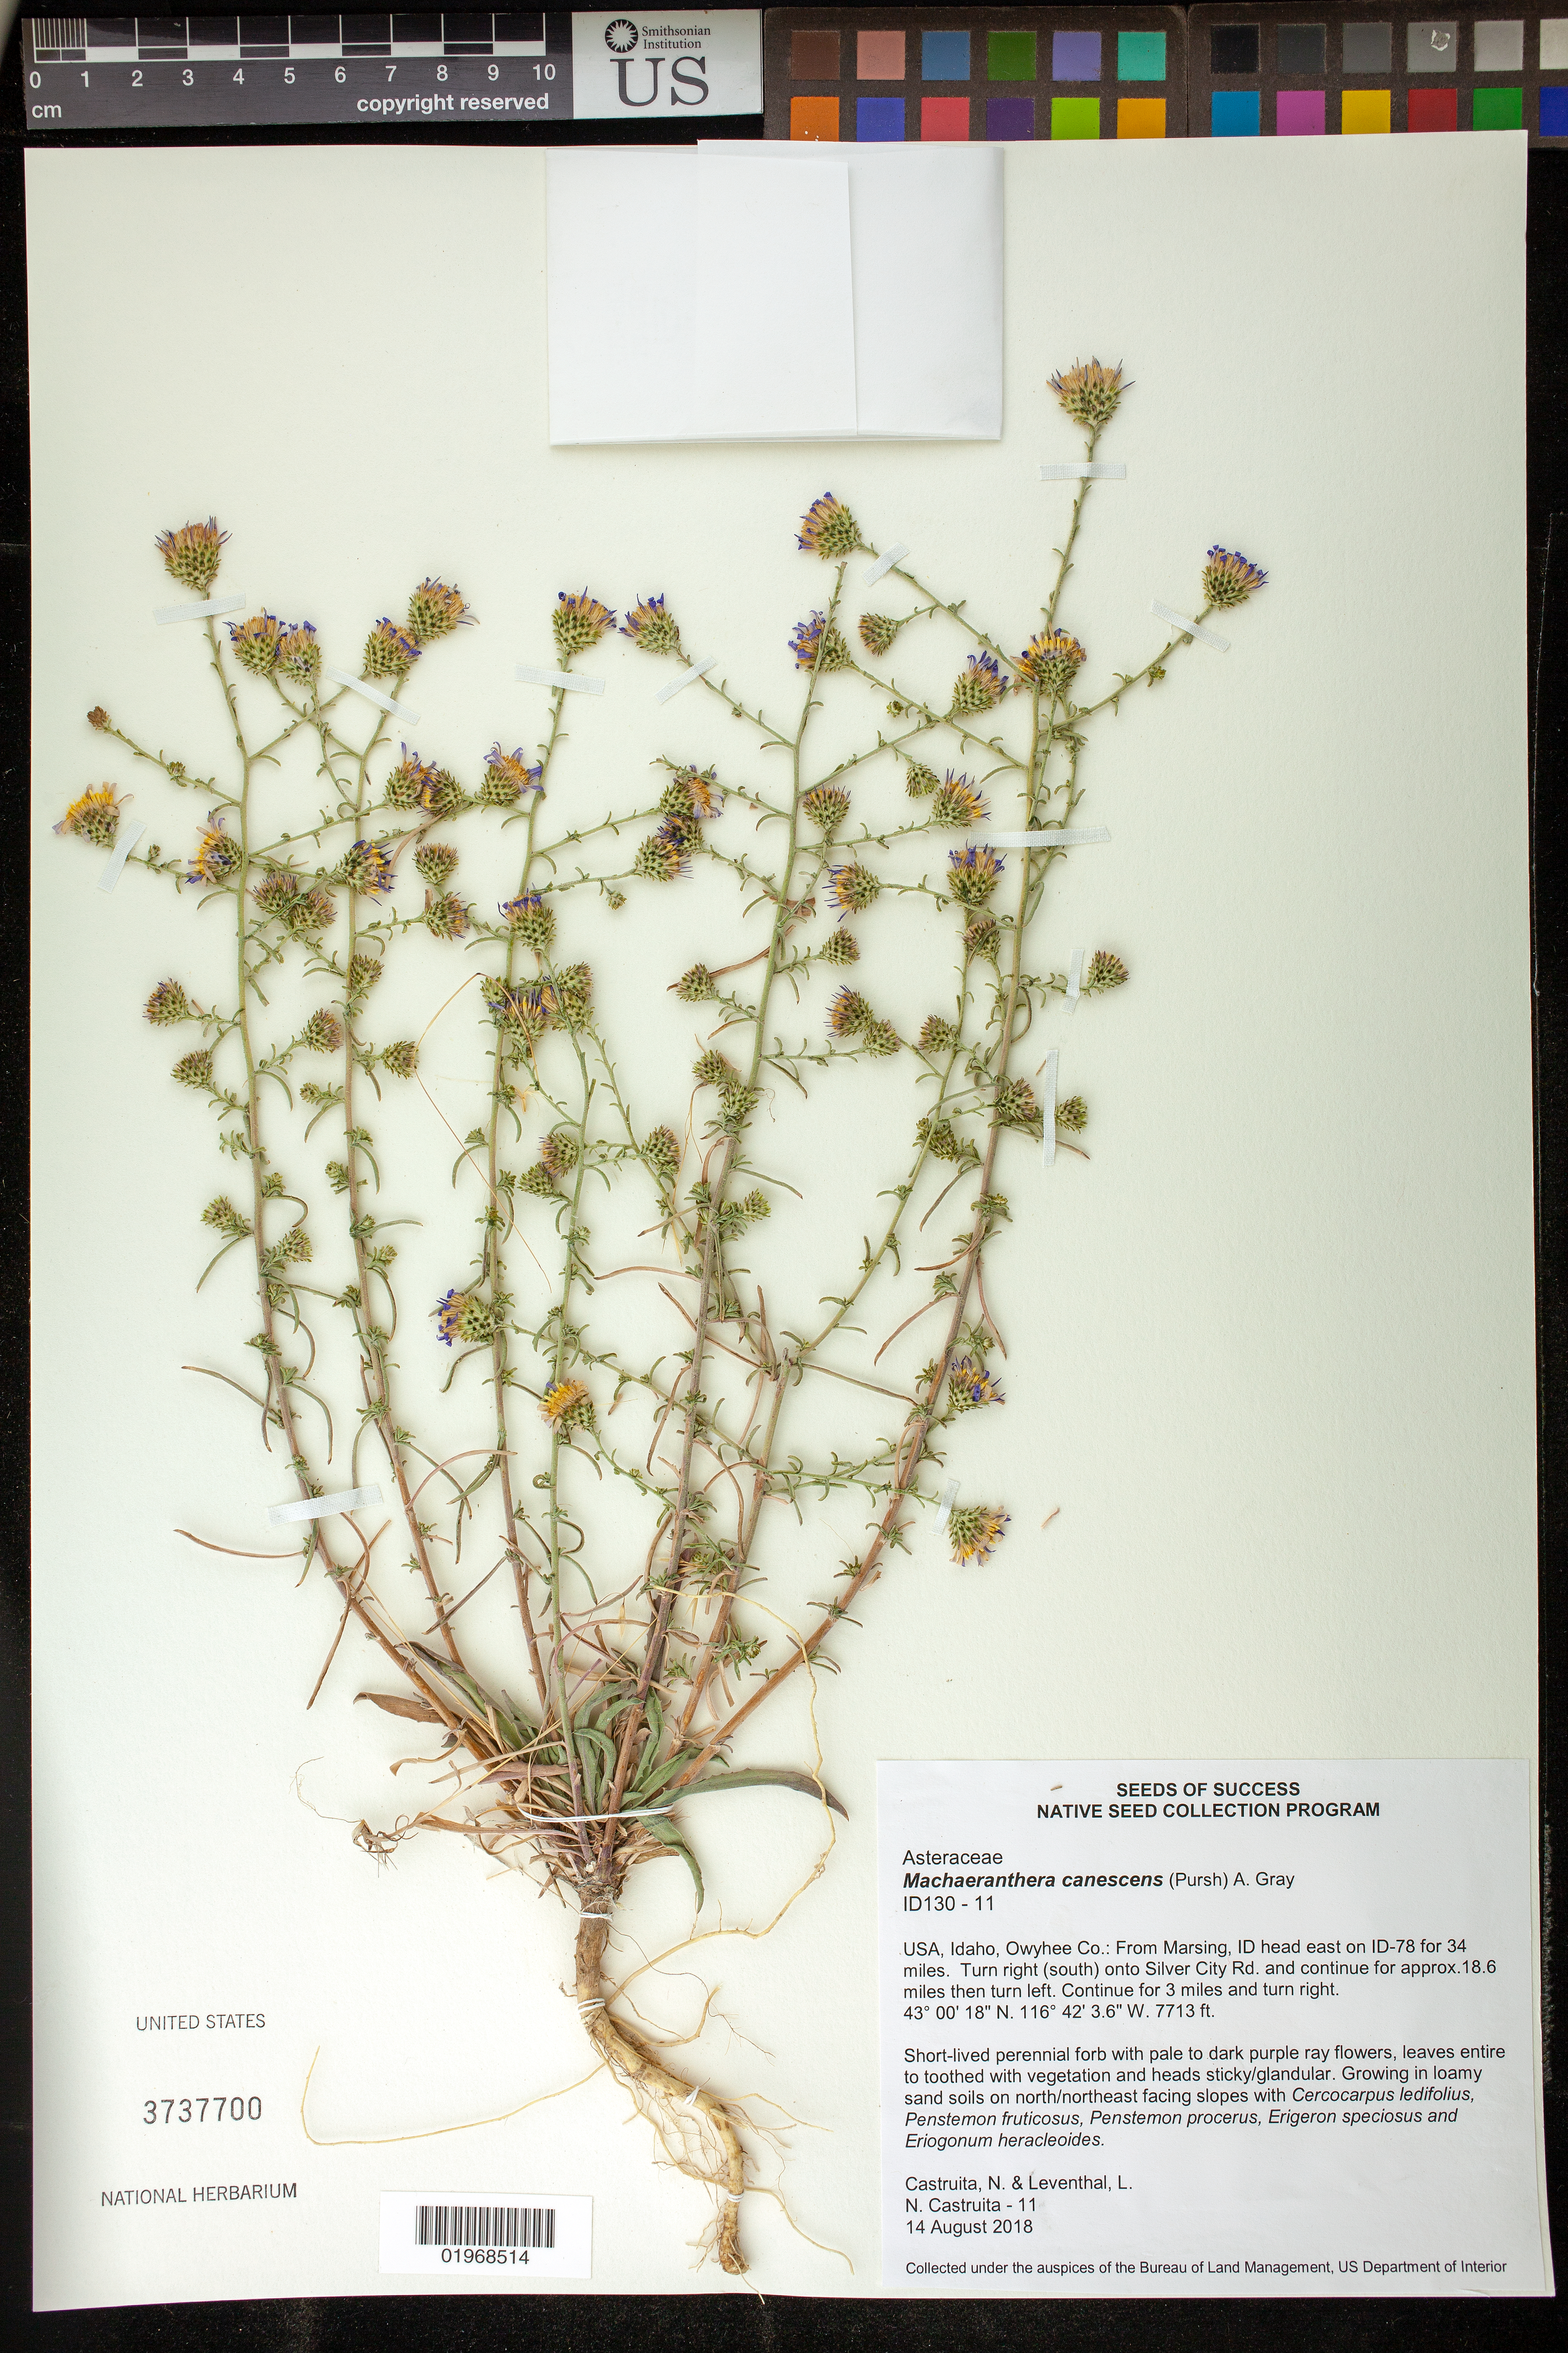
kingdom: Plantae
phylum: Tracheophyta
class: Magnoliopsida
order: Asterales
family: Asteraceae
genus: Machaeranthera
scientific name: Machaeranthera canescens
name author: (Pursh) A. Gray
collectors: N. Castruita & L. Leventhal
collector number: ID130-11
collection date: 2018-08-14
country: United States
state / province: Idaho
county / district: Owyhee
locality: Approx. 18.6 miles on Silver City Rd.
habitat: Loamy sand soils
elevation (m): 2351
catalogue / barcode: US 3737700